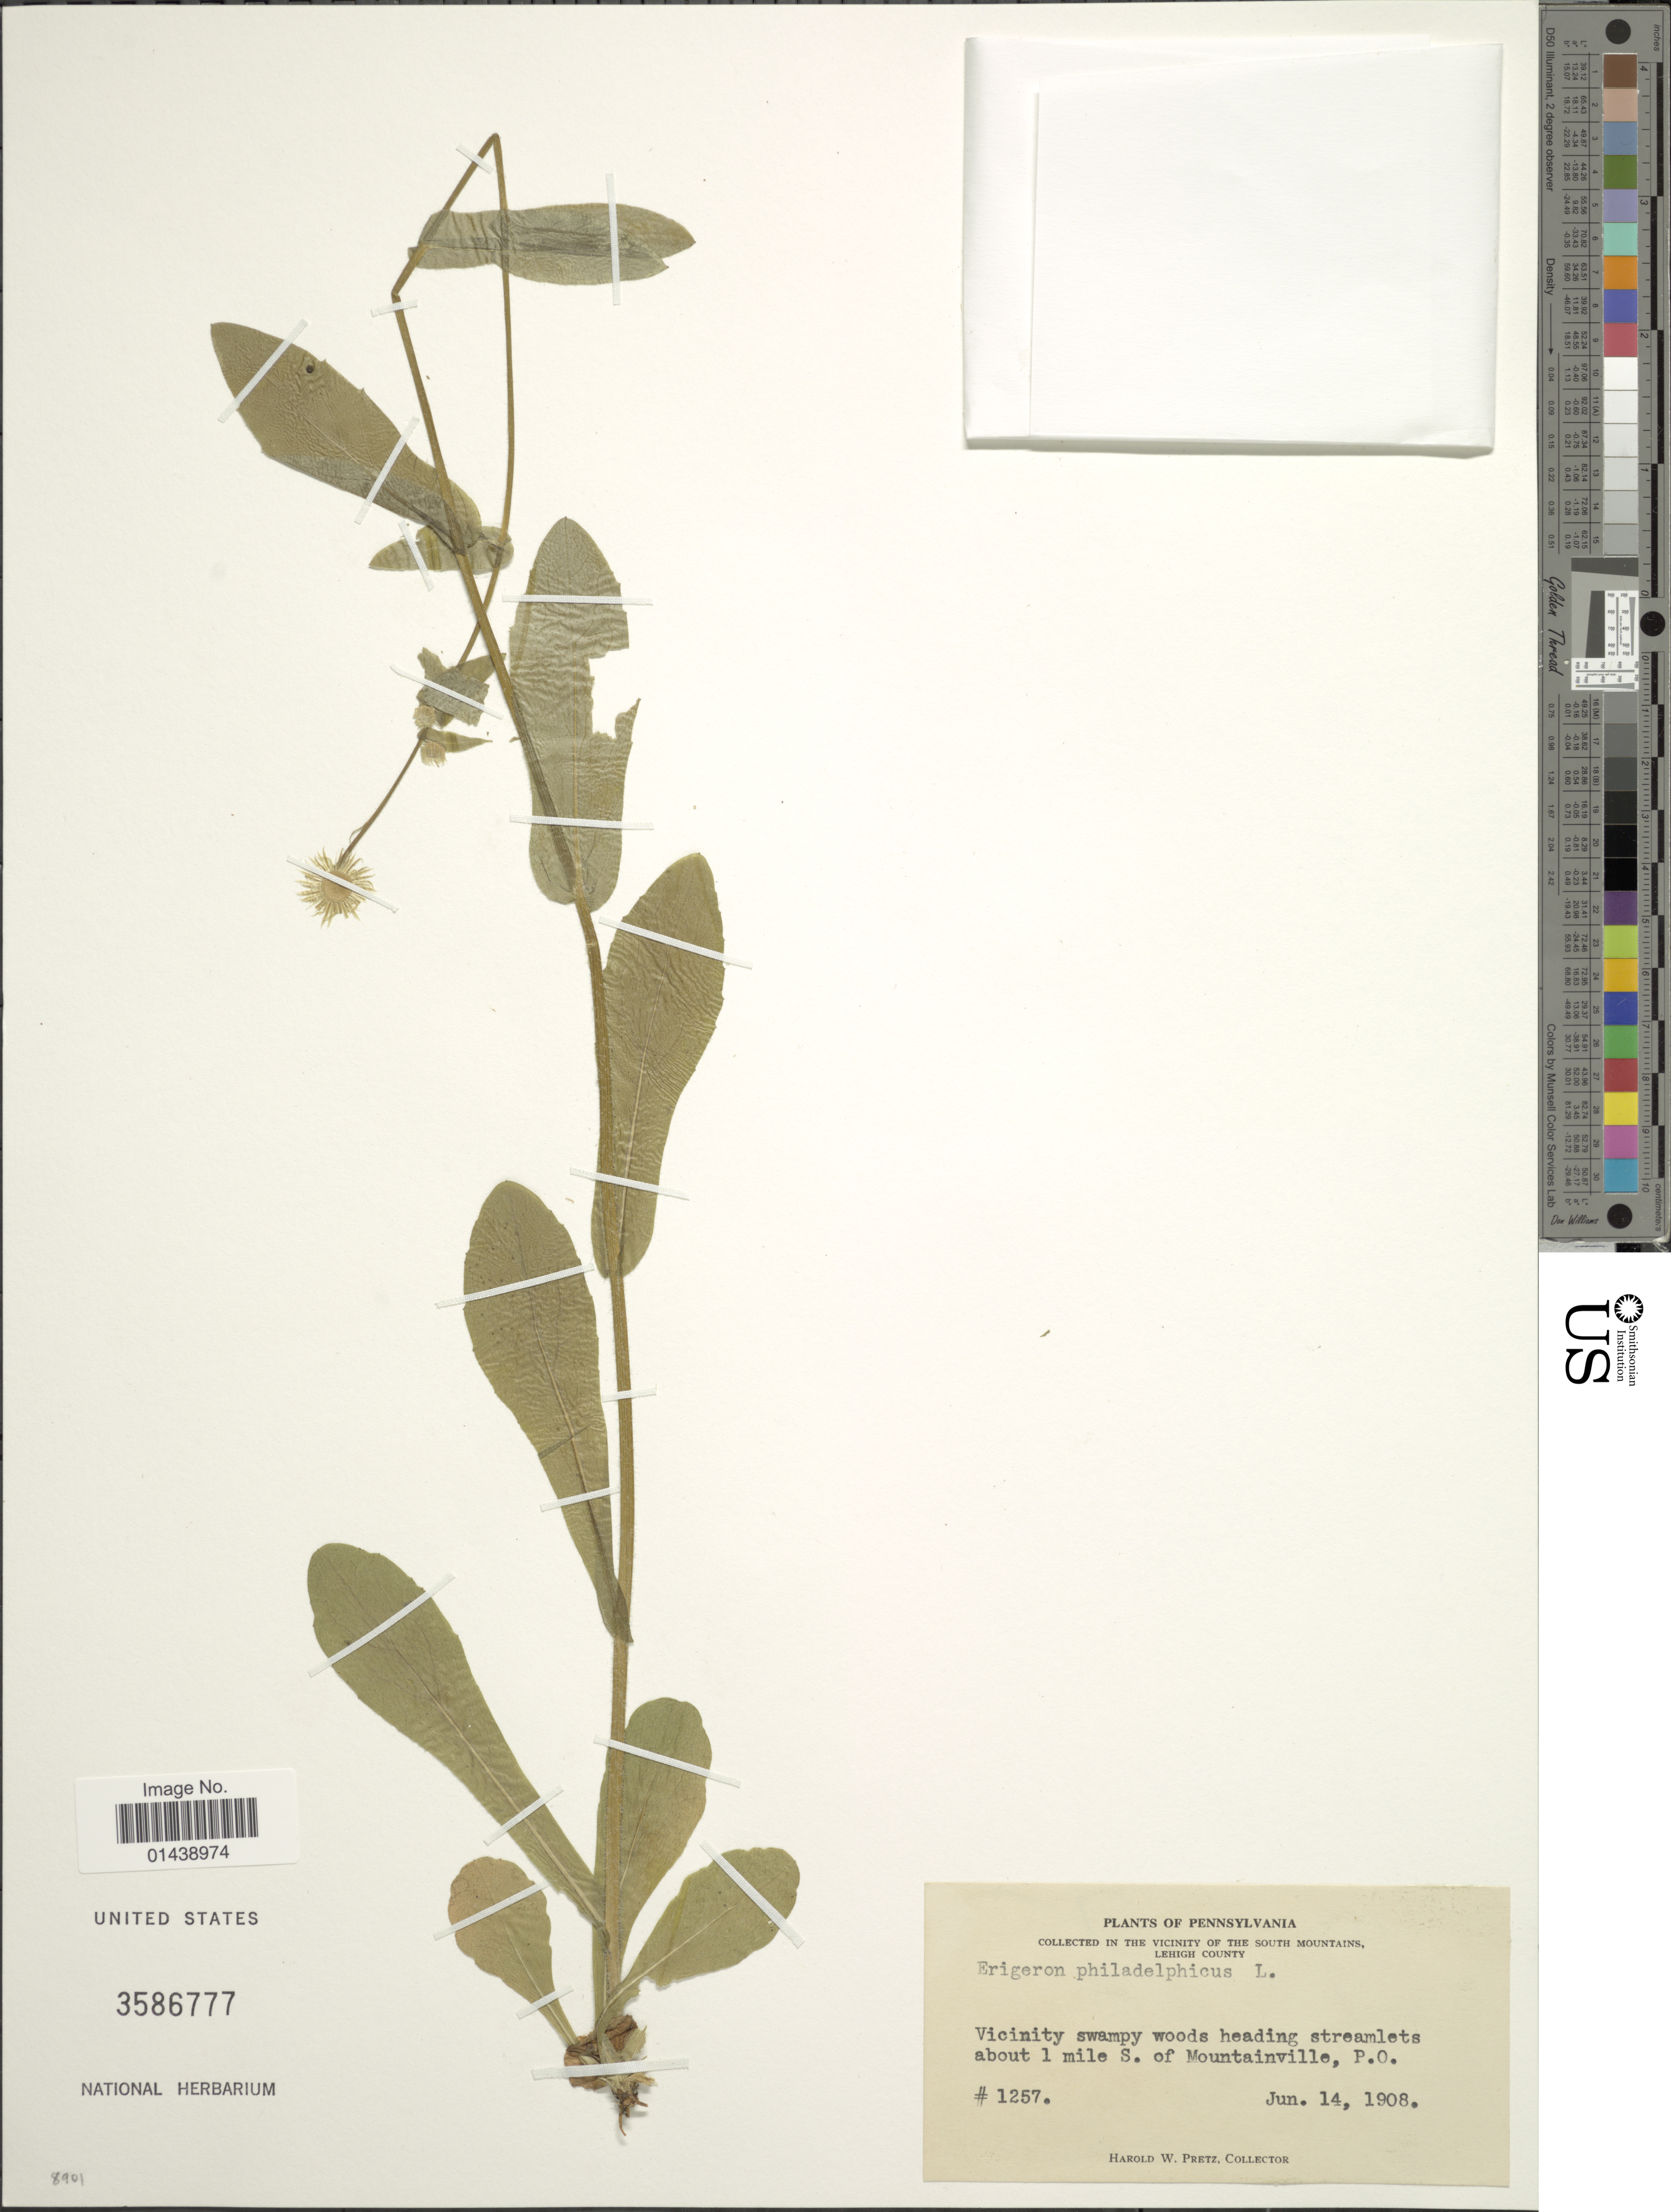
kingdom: Plantae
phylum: Tracheophyta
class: Magnoliopsida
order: Asterales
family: Asteraceae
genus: Erigeron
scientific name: Erigeron philadelphicus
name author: L.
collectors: H. W. Pretz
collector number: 1257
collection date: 1908-06-14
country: United States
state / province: Pennsylvania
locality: Vicinity of the South Mountains, Lehigh County. Vicinity swampy woods heading streamlets about 1 mile S. of Mountainville, P. O.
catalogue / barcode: US 3586777